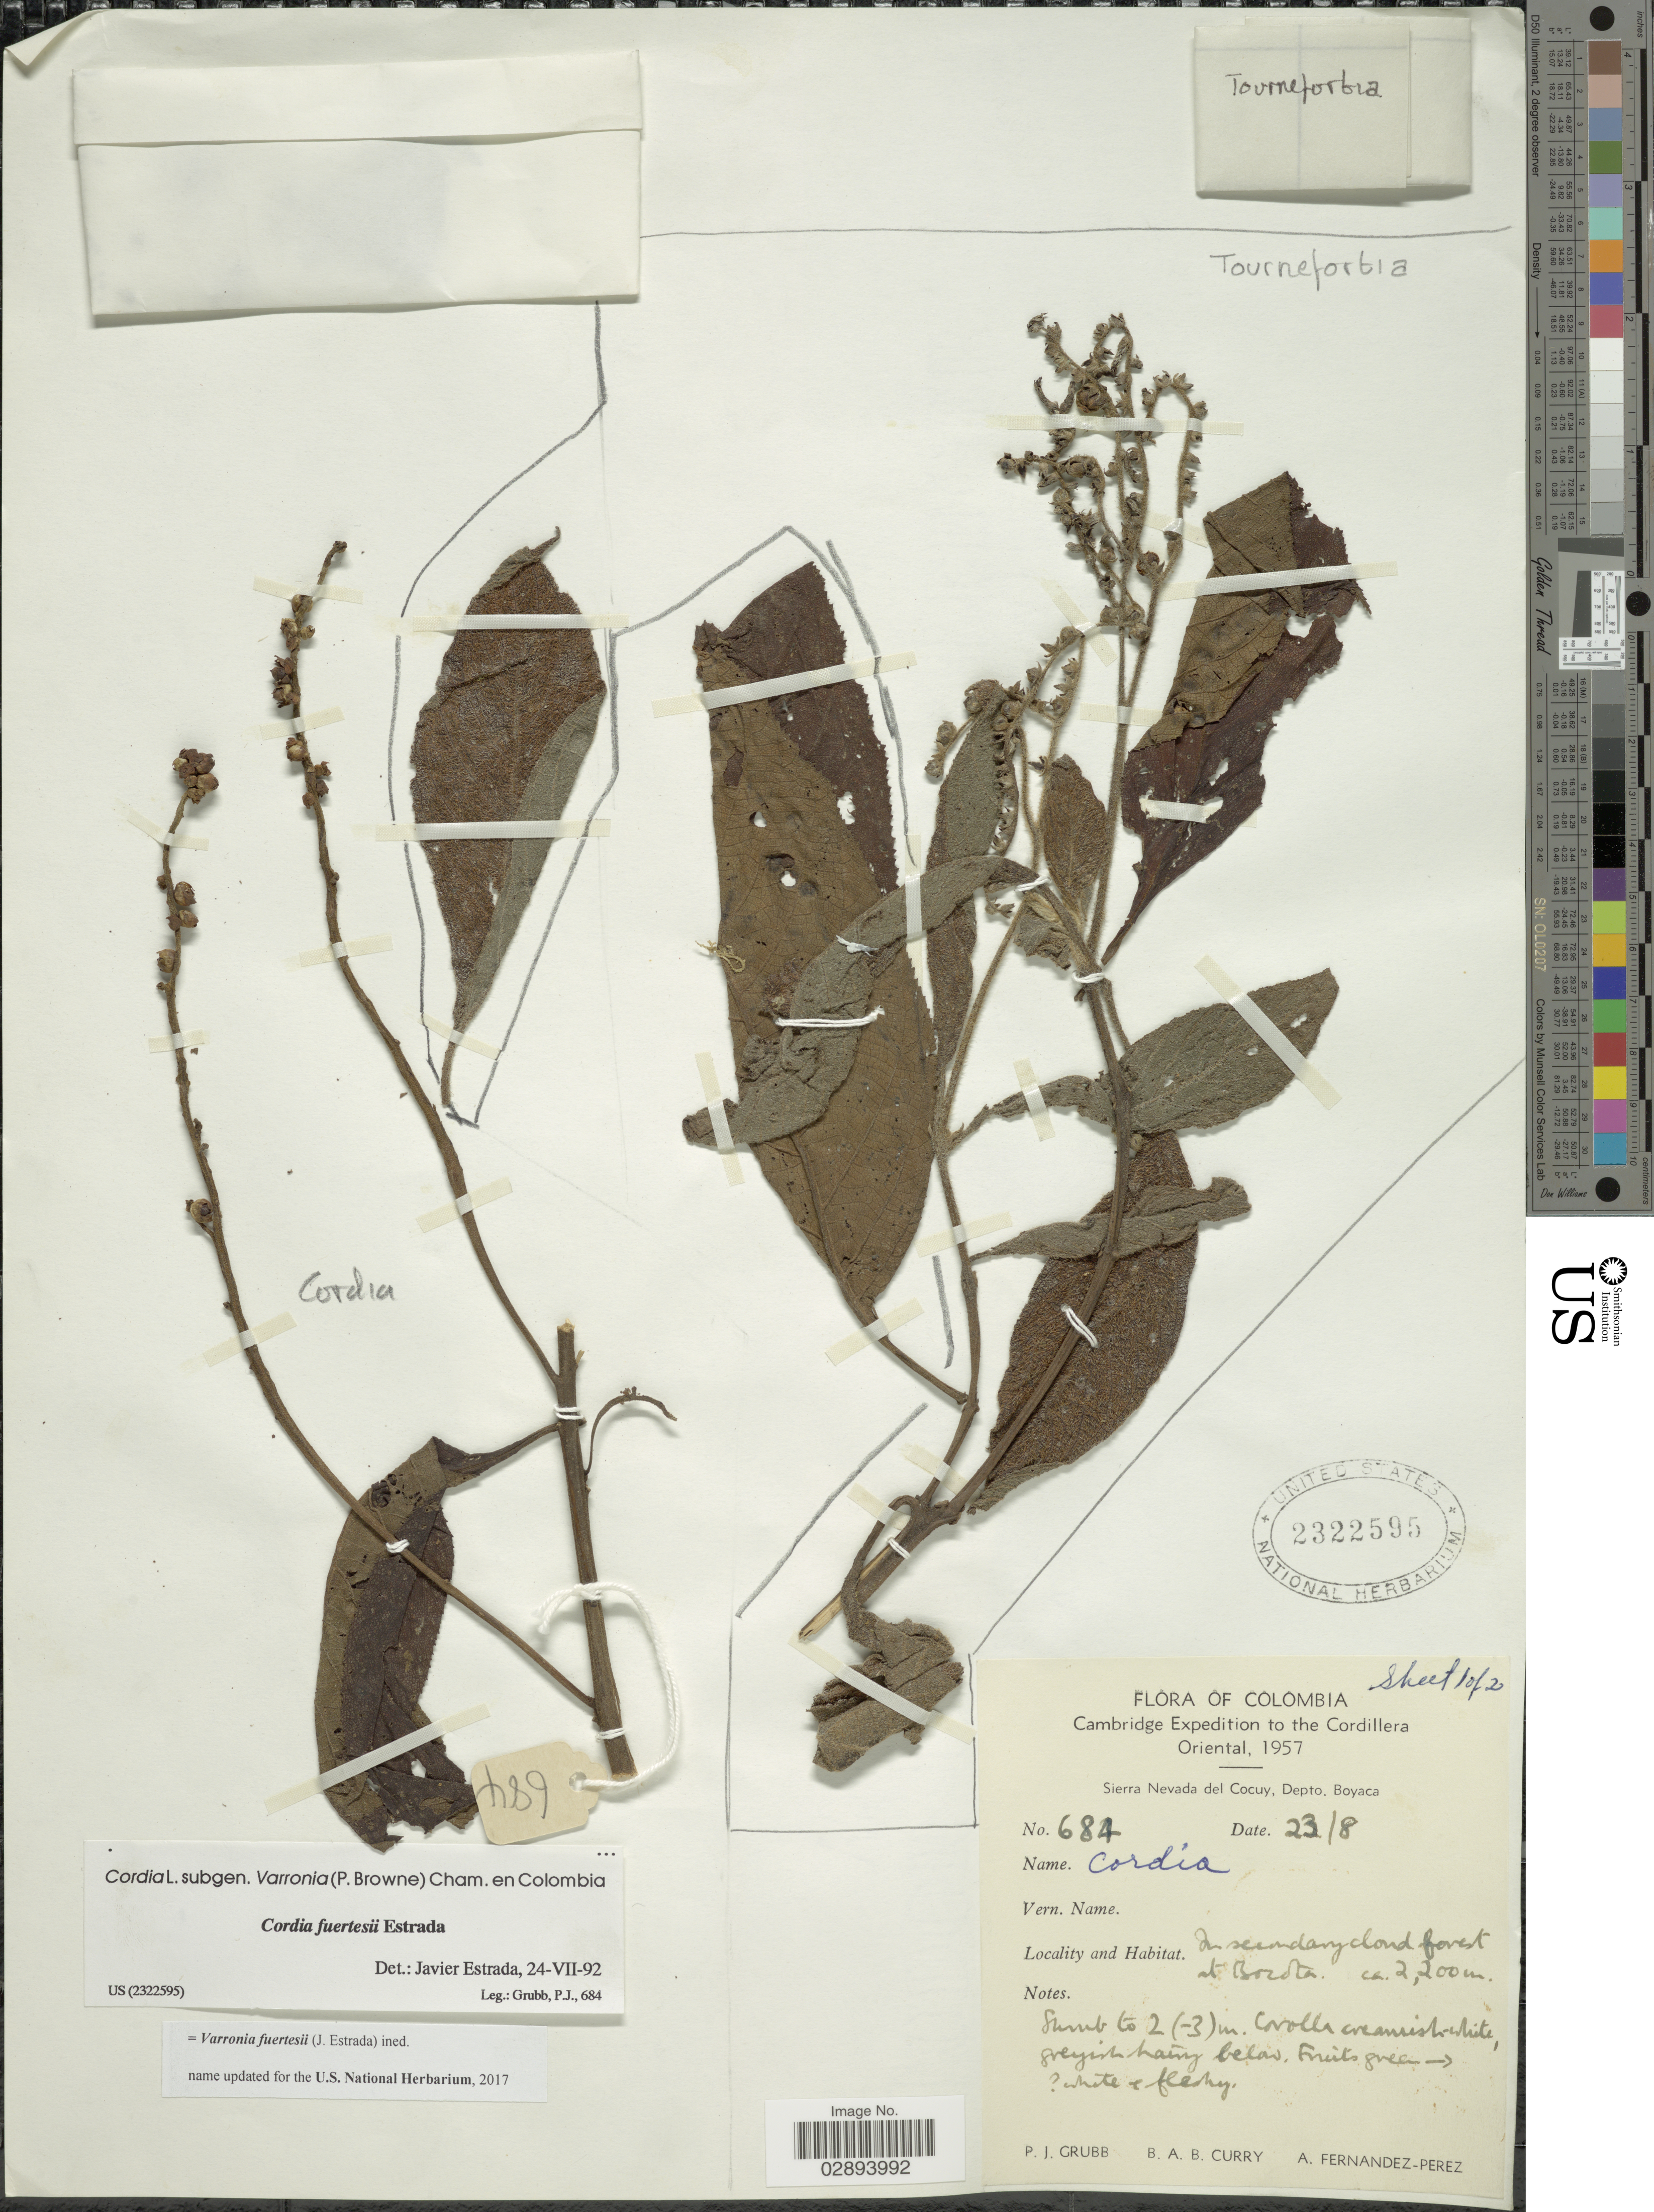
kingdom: Plantae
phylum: Tracheophyta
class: Magnoliopsida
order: Boraginales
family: Cordiaceae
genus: Varronia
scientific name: Varronia fuertesii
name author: (J. Estrada) T.S. Silva & J.I.M. Melo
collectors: P. J. Grubb, B. Curry & A. Fernández-Pérez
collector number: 684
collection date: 1957-08-23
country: Colombia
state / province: Boyacá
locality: Cordillera Oriental, Sierra Nevada del Cocuy, Depto. Boyaca, in secondary cloud forest at Bocota.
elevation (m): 2200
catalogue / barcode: US 2322595